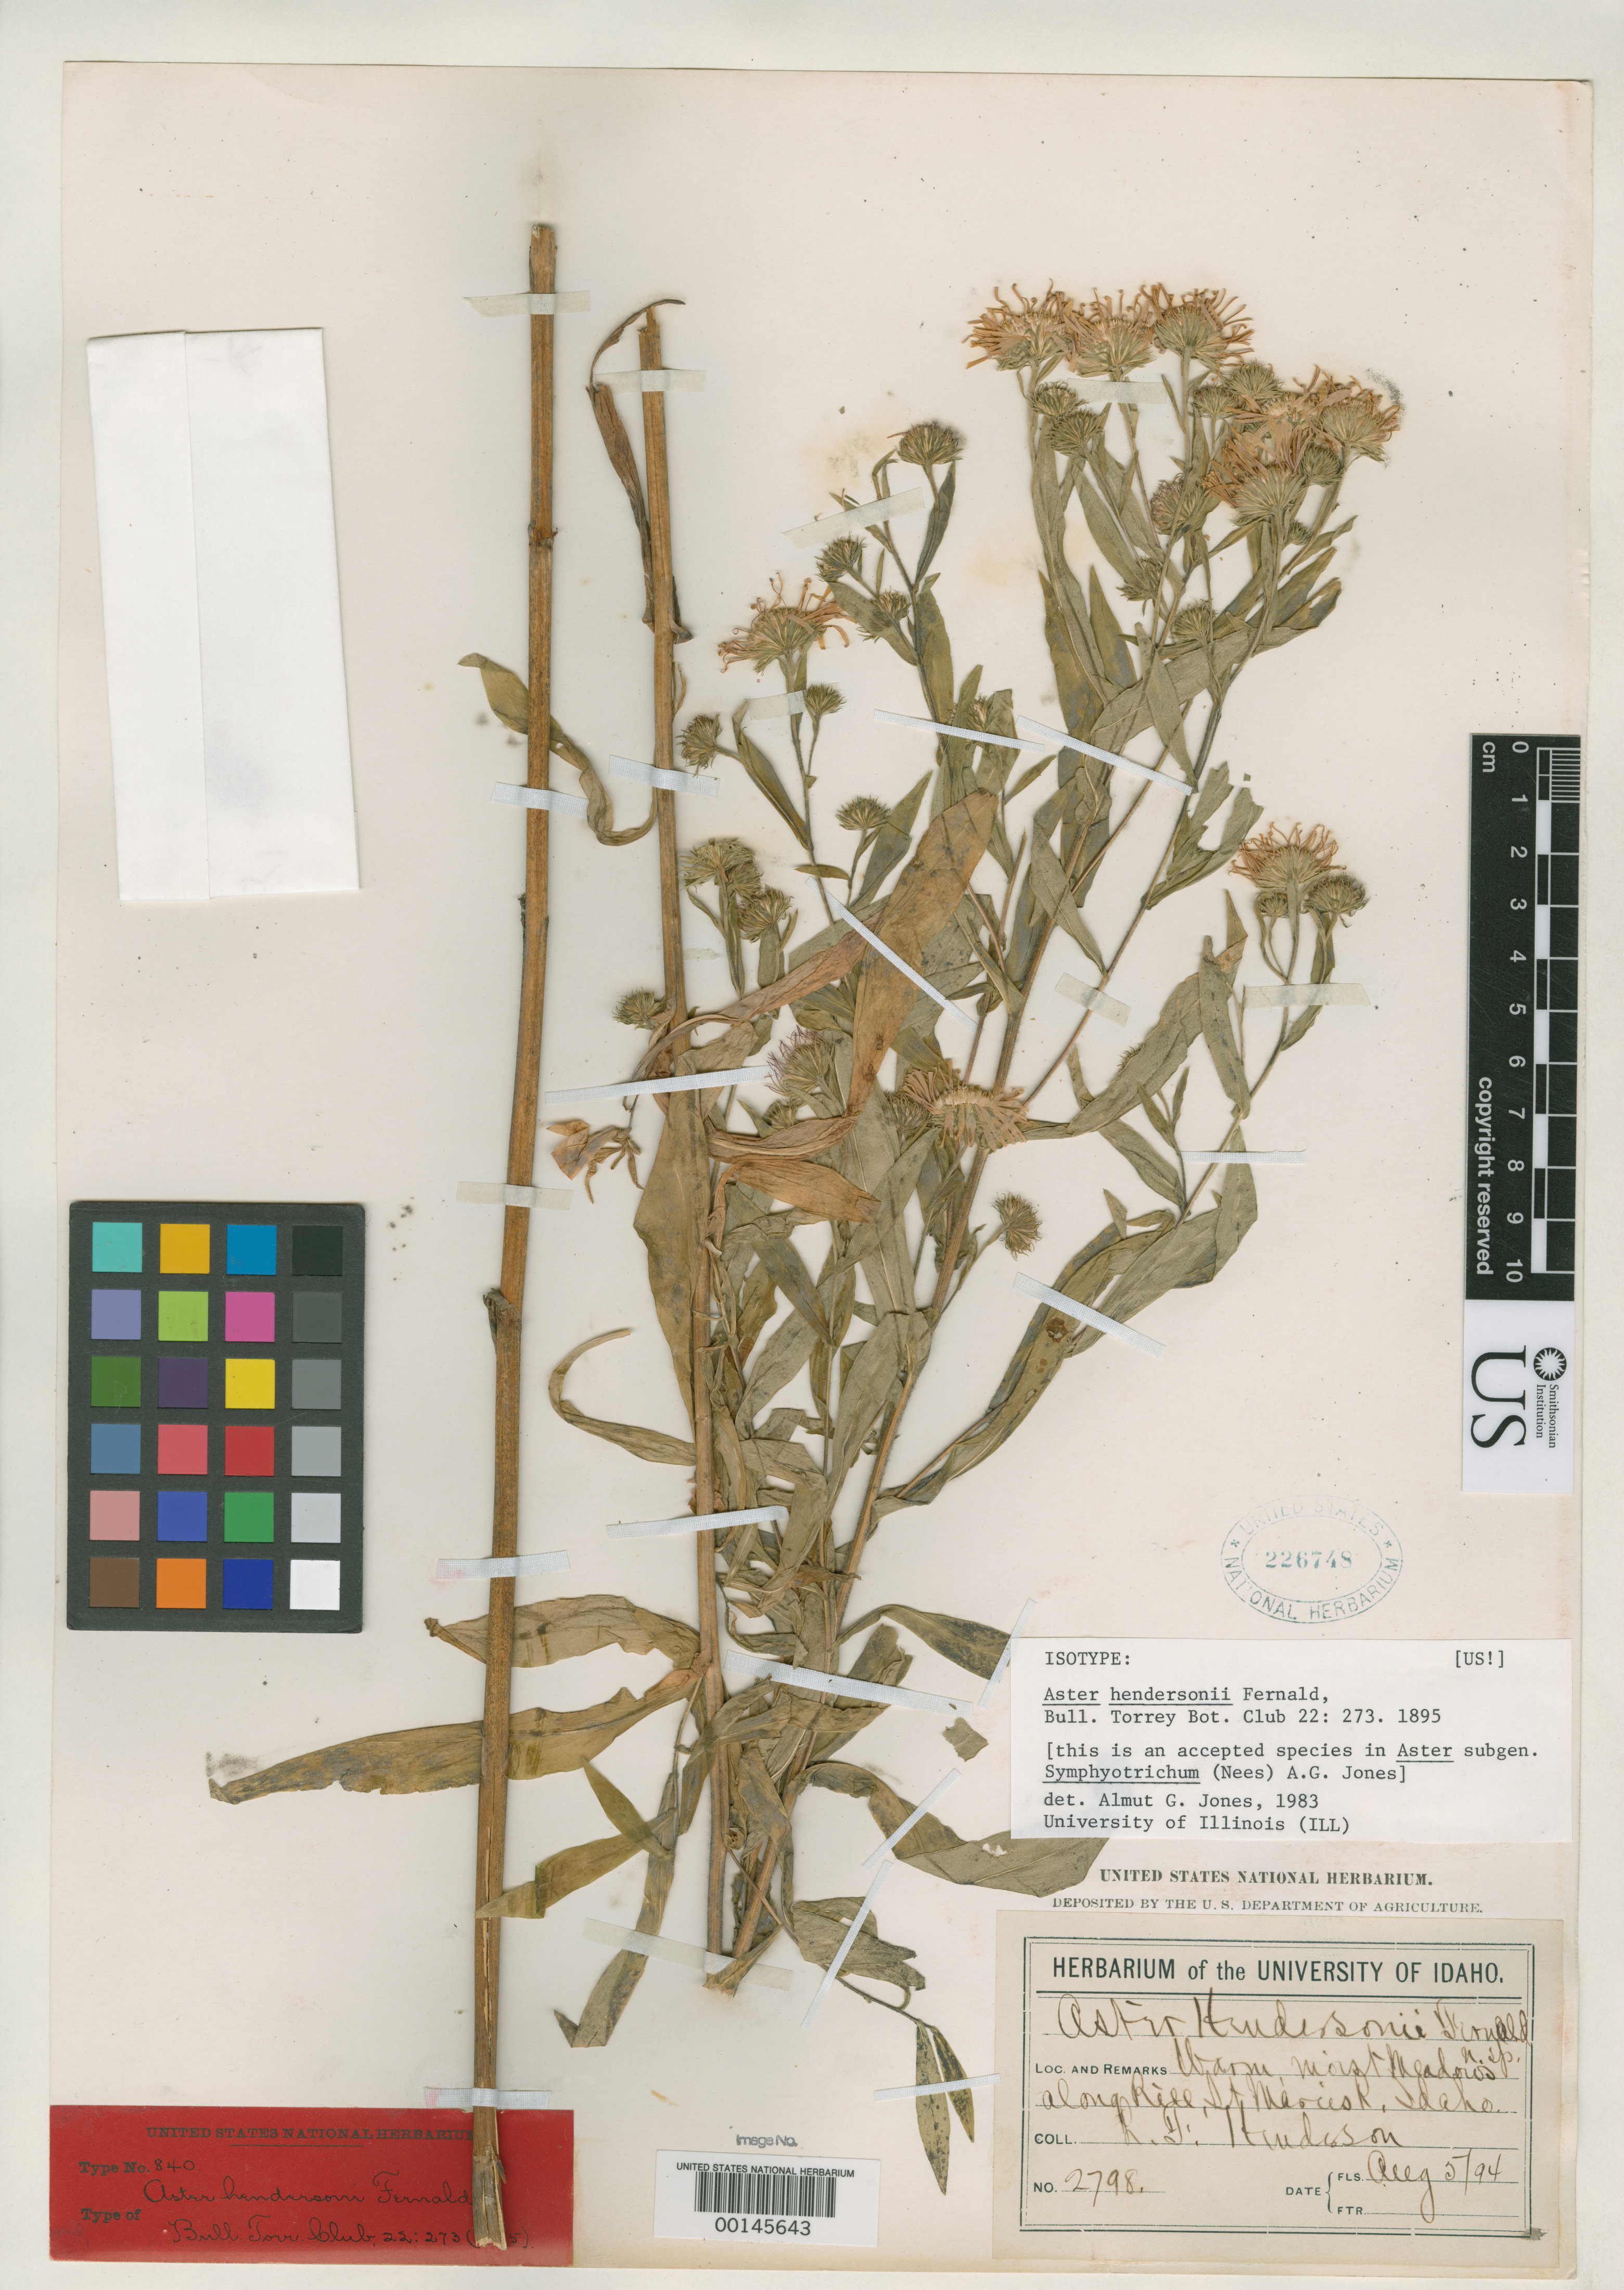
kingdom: Plantae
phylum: Tracheophyta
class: Magnoliopsida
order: Asterales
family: Asteraceae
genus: Aster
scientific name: Aster hendersoni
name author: Fernald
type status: Isotype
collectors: L. F. Henderson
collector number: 2798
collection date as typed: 05 Aug 1894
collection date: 1894-08-05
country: United States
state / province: Idaho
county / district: Kootenai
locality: St. Maries River.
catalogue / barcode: US 226748